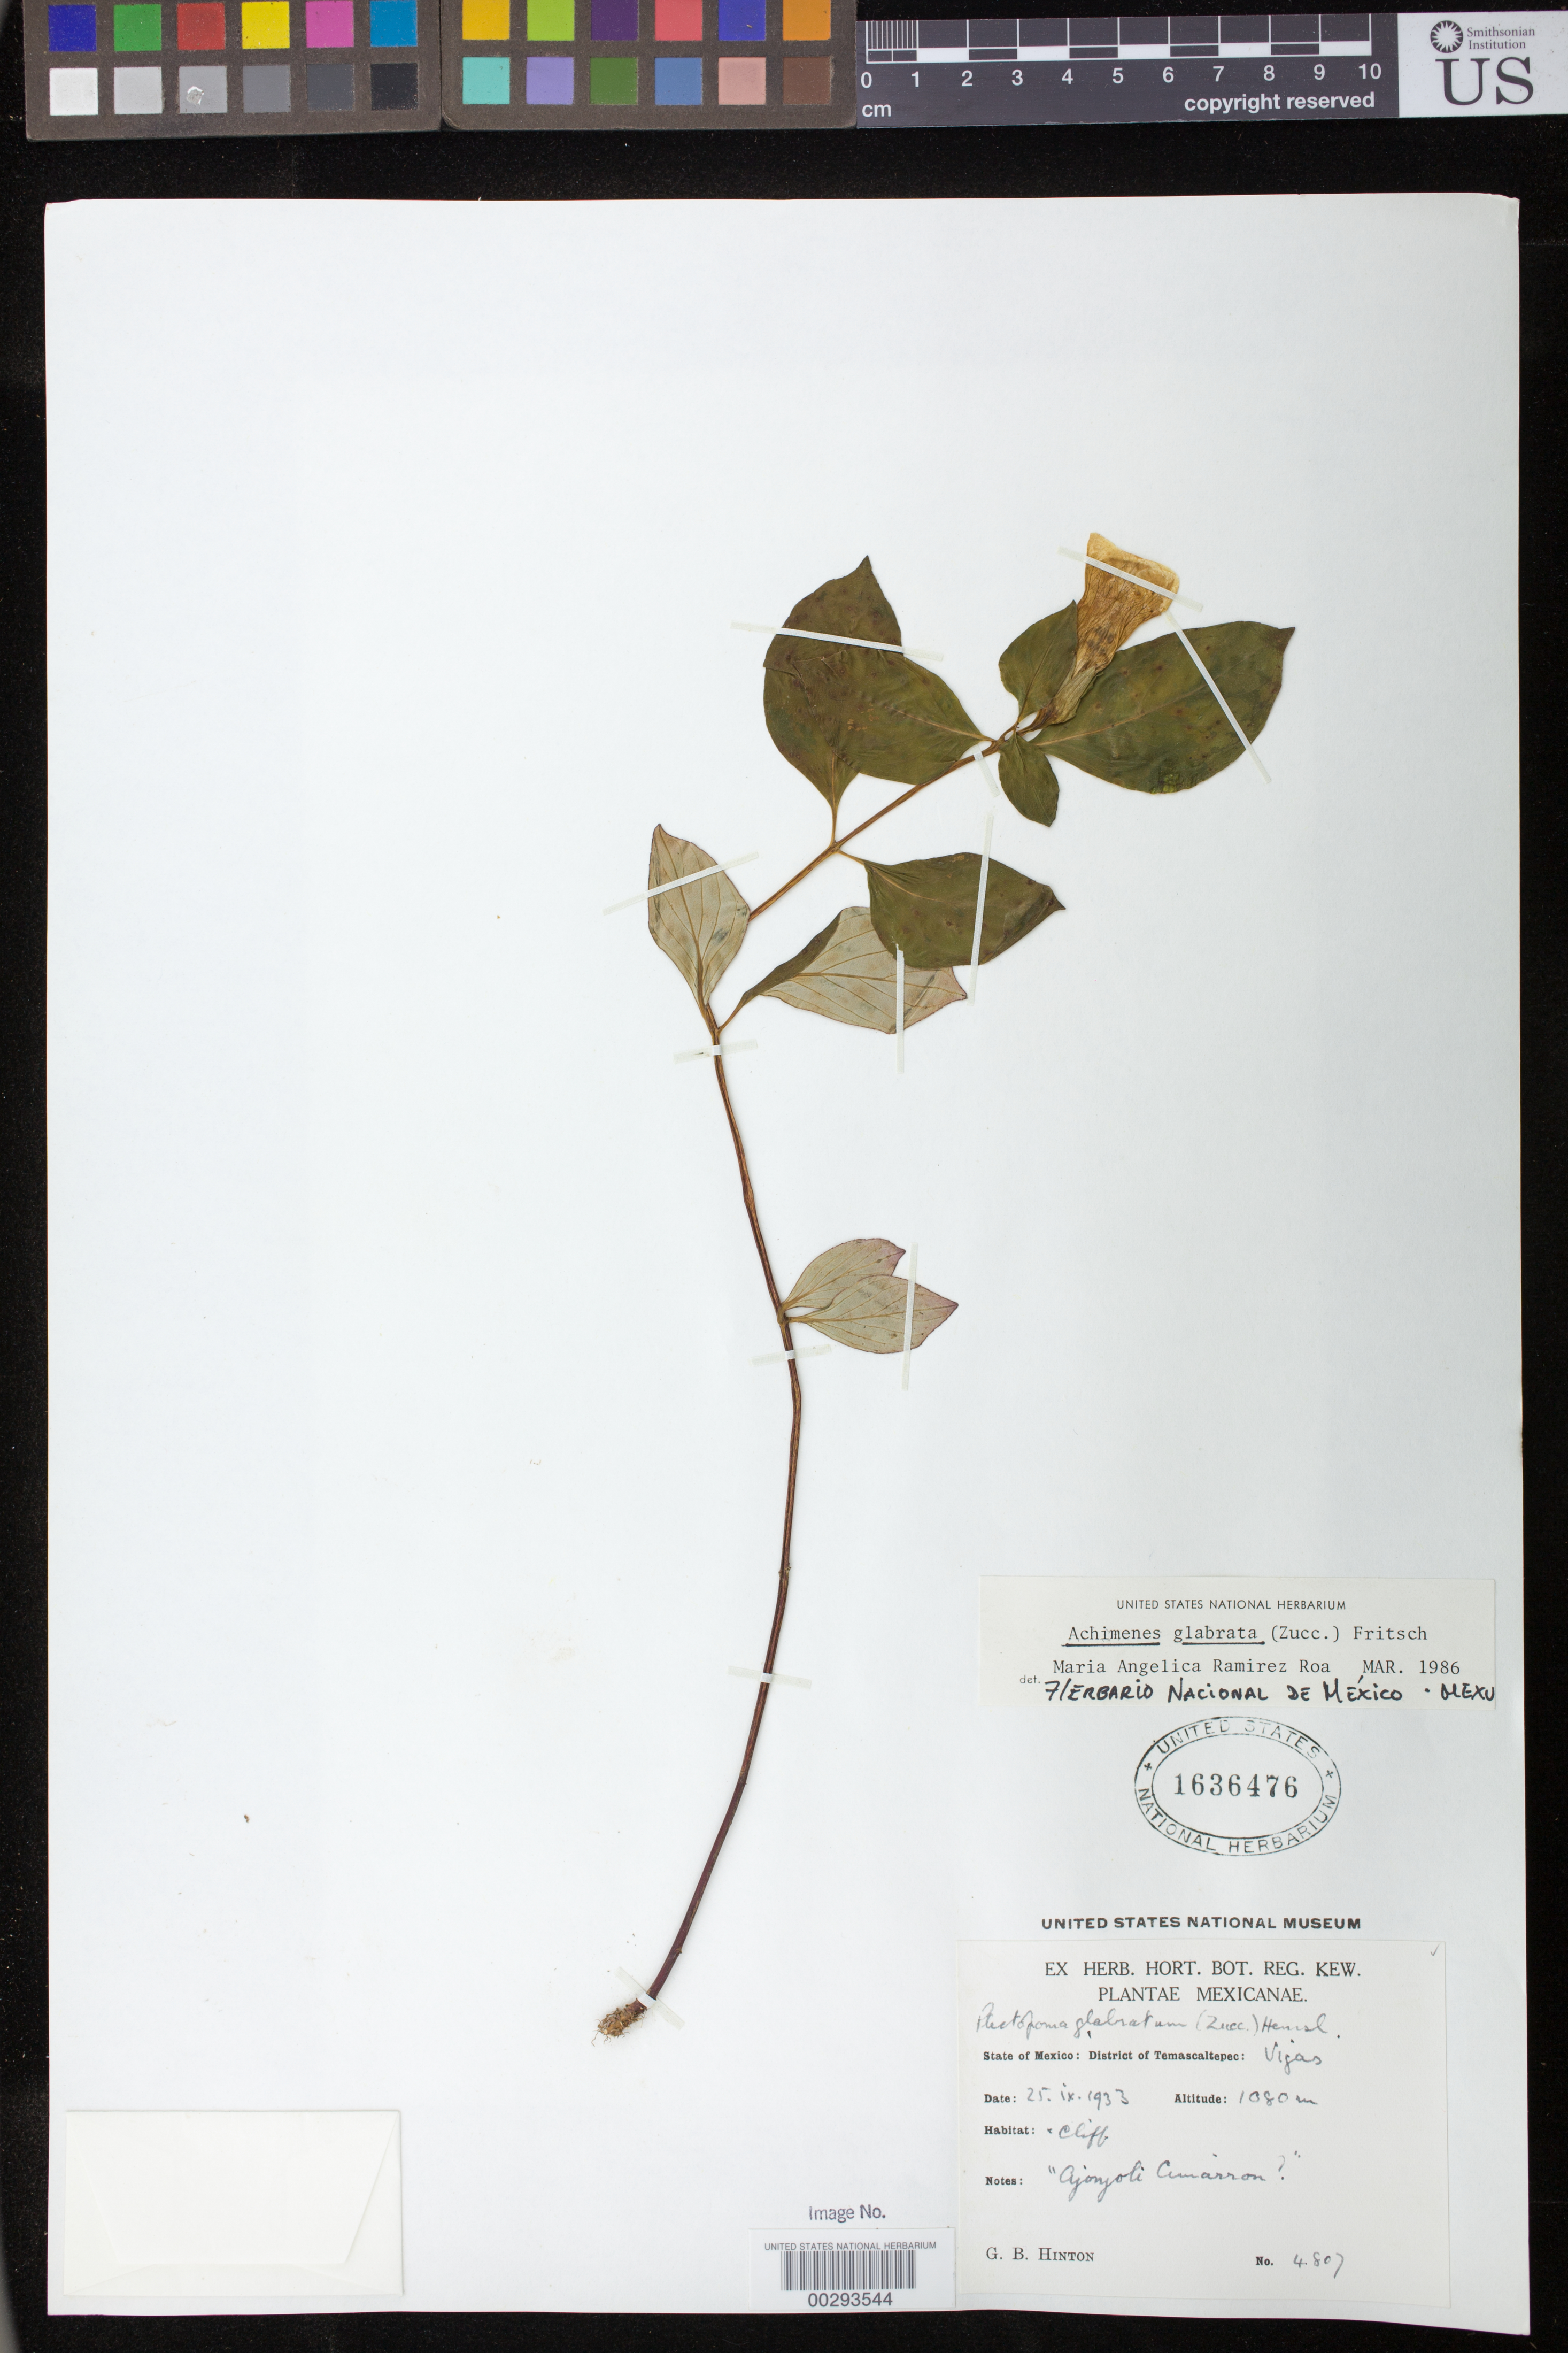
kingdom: Plantae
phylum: Tracheophyta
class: Magnoliopsida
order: Lamiales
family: Gesneriaceae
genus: Achimenes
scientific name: Achimenes glabrata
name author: (Zucc.) Fritsch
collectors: G. B. Hinton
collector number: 4807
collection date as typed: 25 Sep 1933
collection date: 1933-09-25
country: Mexico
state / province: México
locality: Temascaltepec Dist. Vigas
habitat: Cliff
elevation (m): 1080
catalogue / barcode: US 1636476